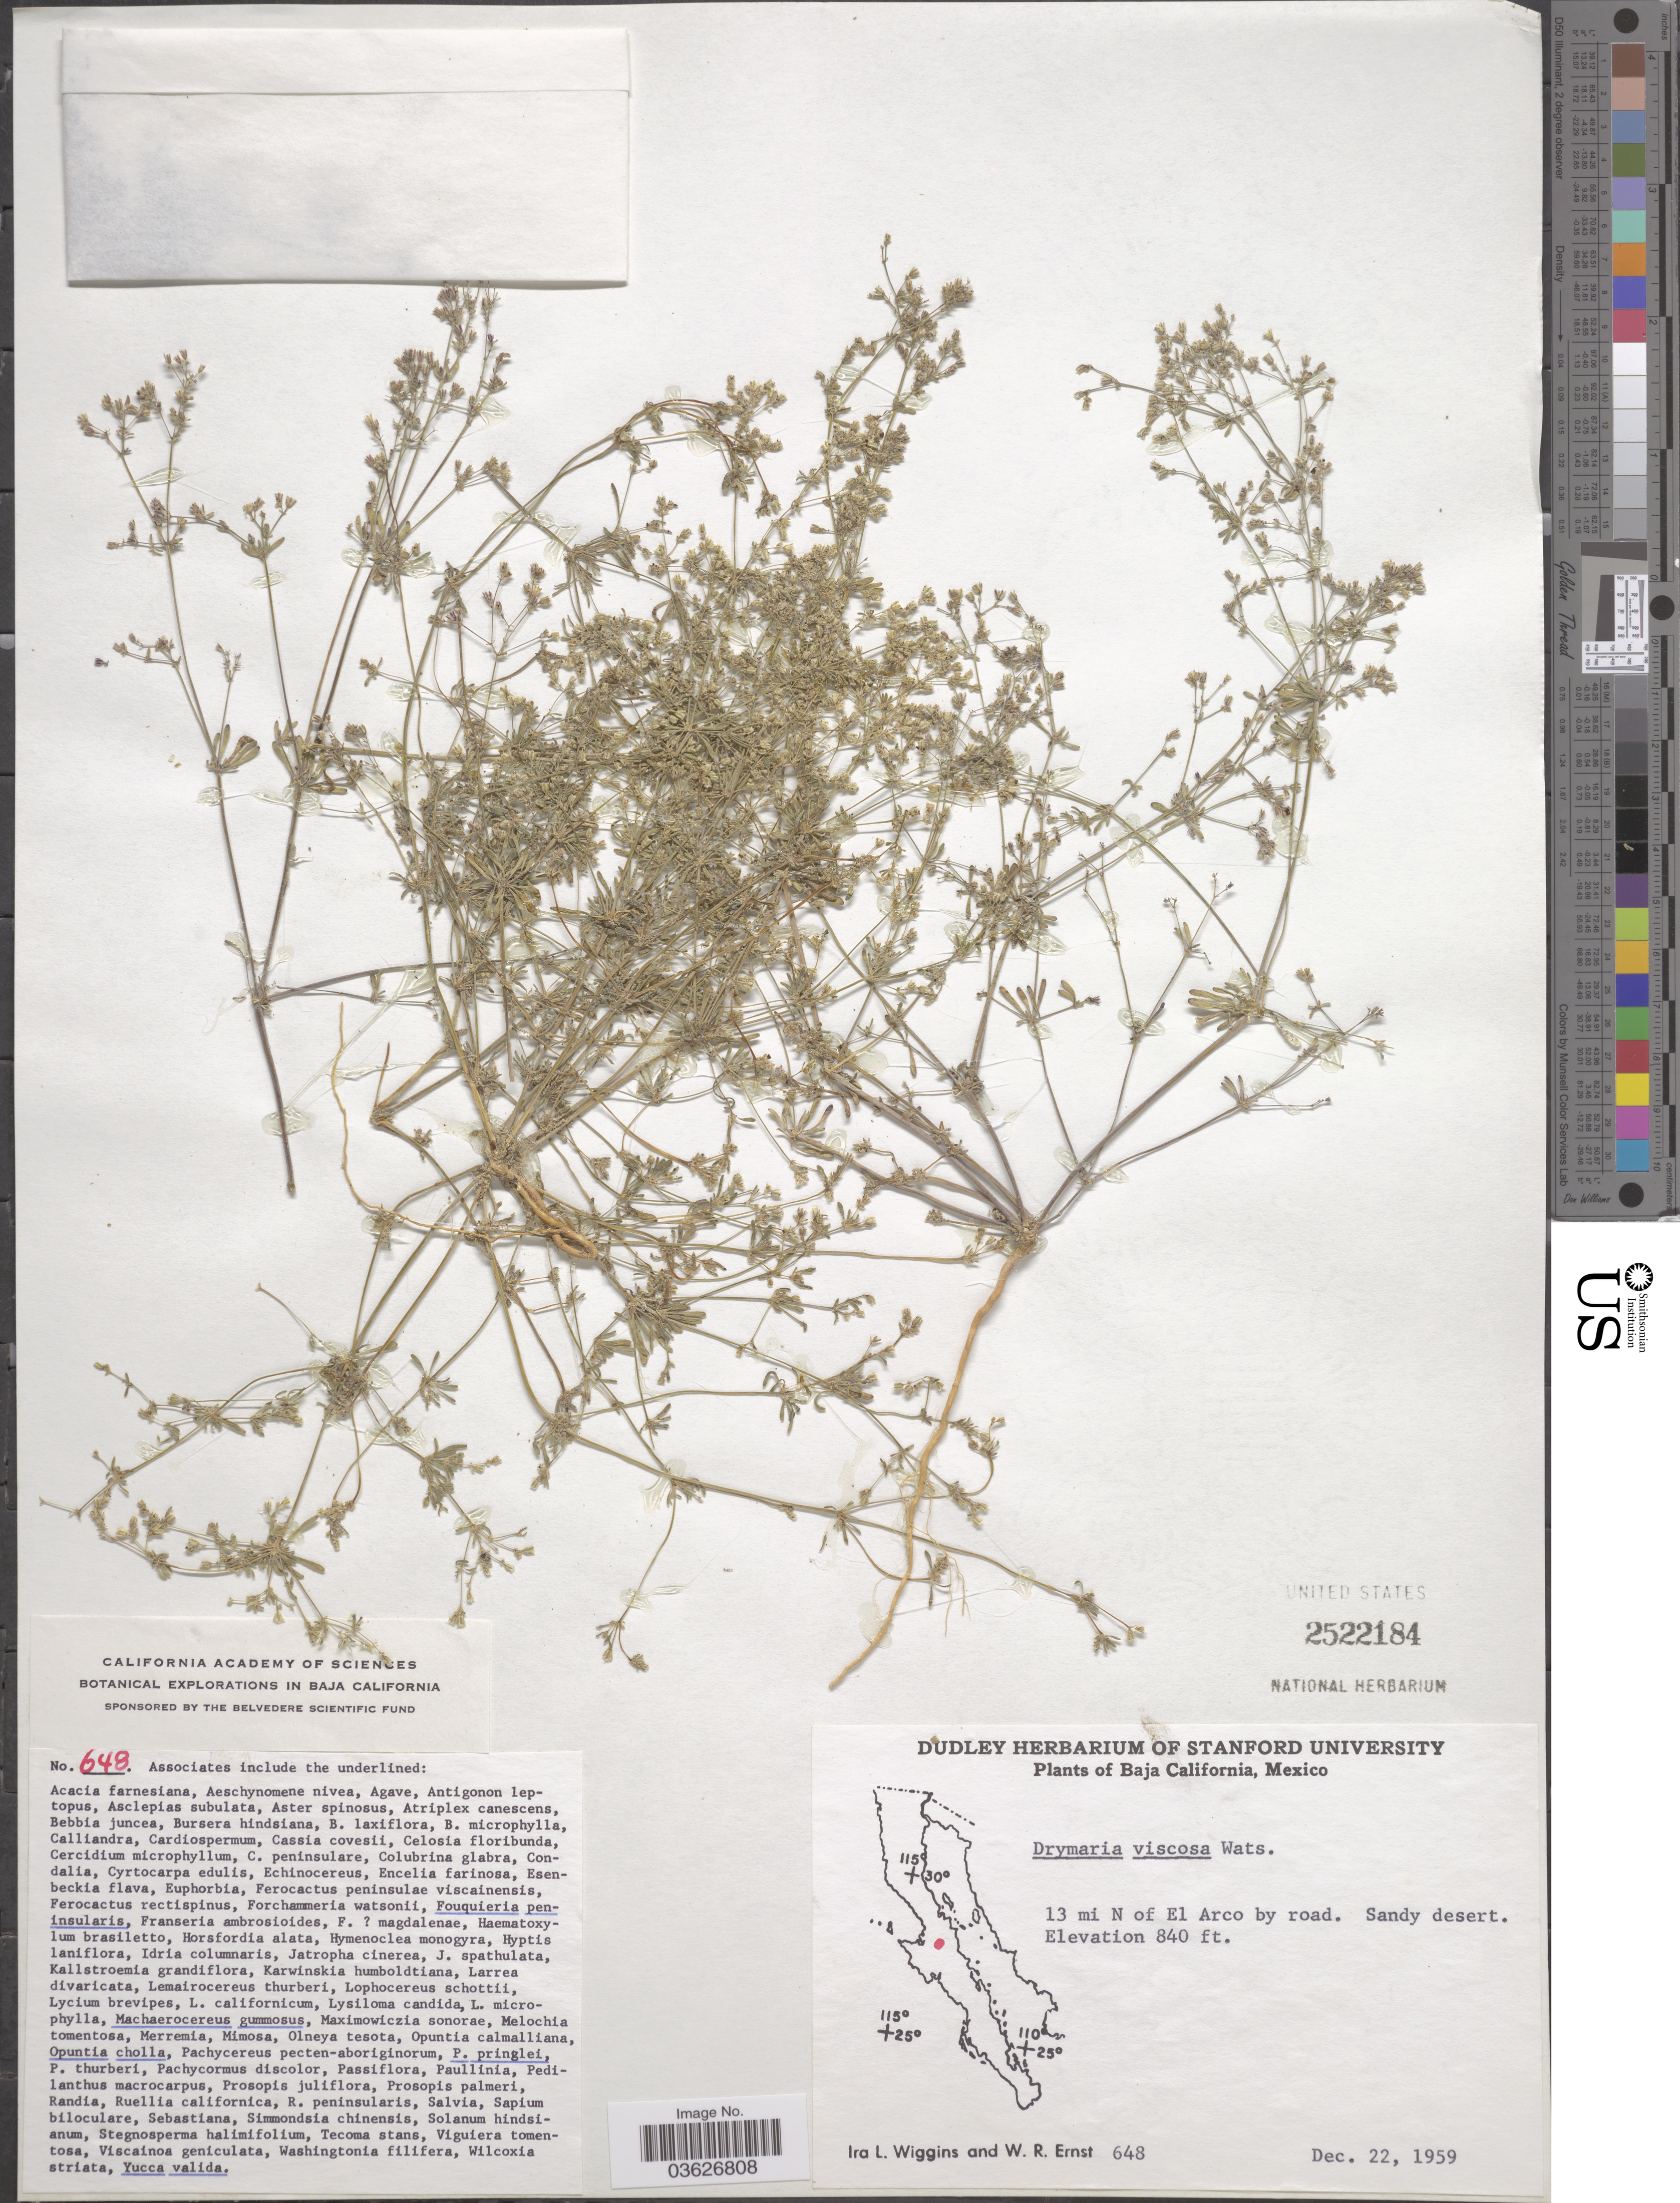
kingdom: Plantae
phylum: Tracheophyta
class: Magnoliopsida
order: Caryophyllales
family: Caryophyllaceae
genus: Drymaria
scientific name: Drymaria viscosa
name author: S. Watson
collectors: I. L. Wiggins & W. R. Ernst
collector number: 648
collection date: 1959-12-22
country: Mexico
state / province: Baja California Sur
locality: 13 mi N of El Arco by road.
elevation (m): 256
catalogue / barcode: US 2522184